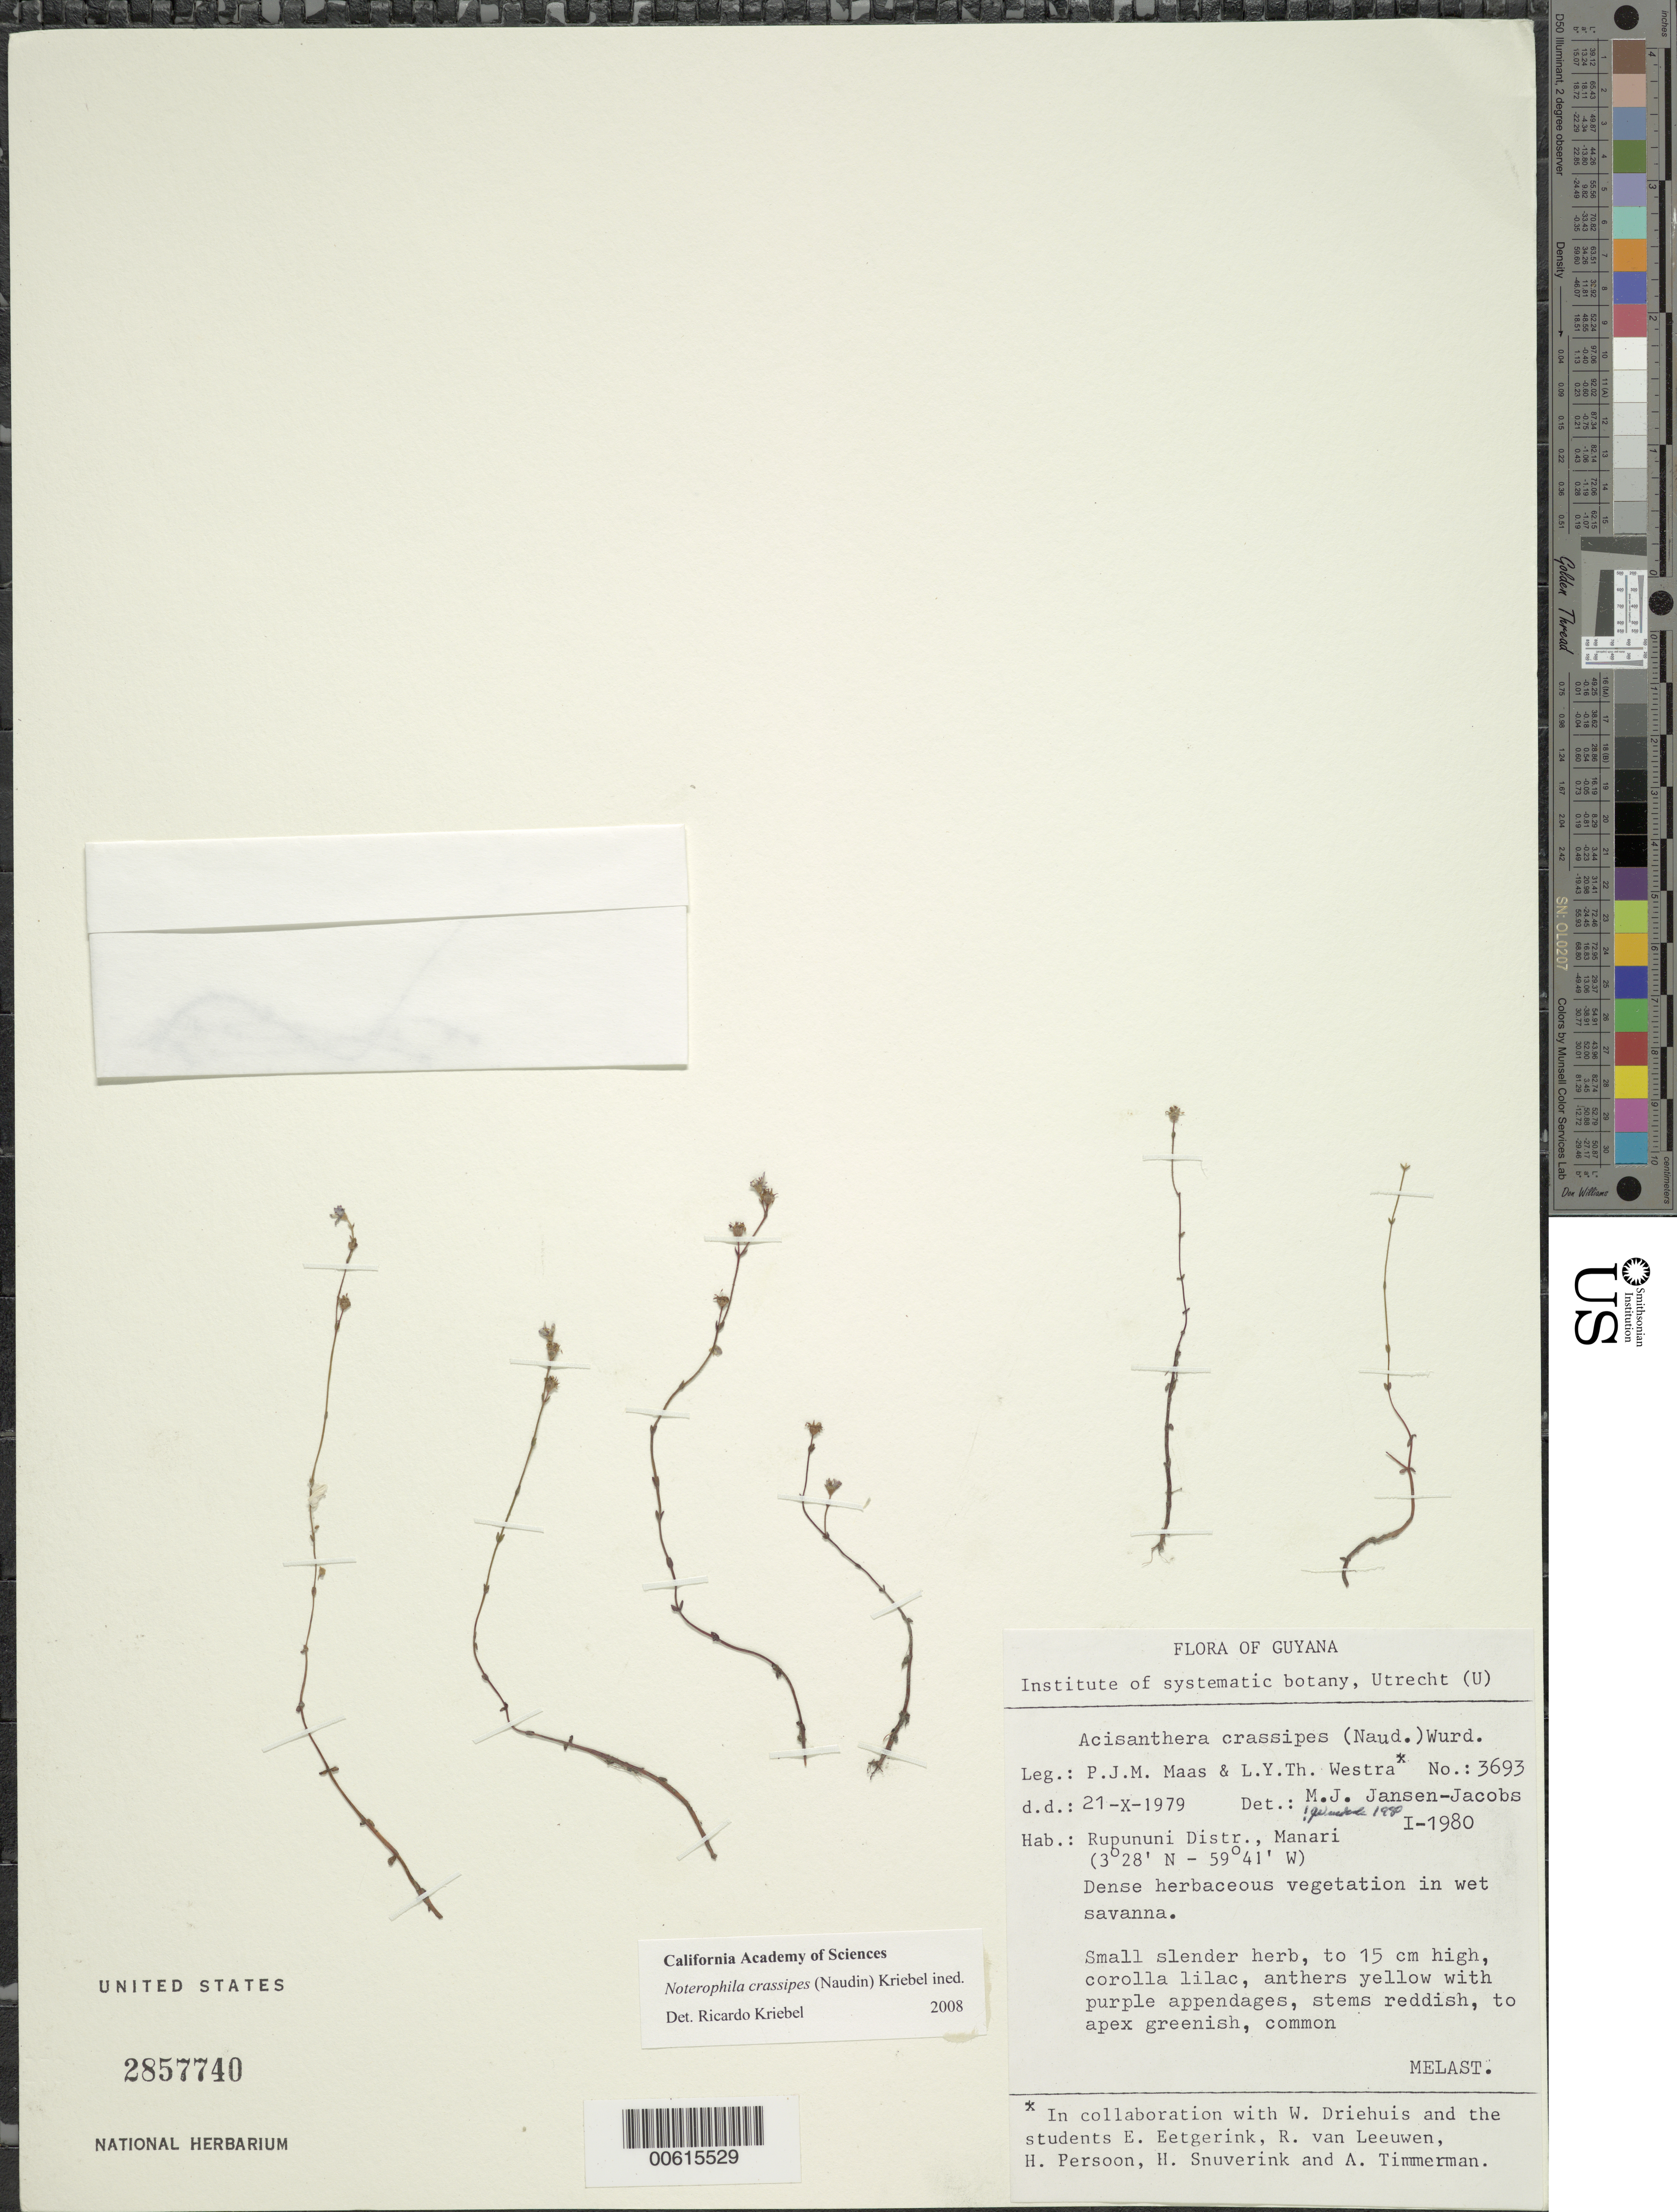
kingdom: Plantae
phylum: Tracheophyta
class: Magnoliopsida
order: Myrtales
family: Melastomataceae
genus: Noterophila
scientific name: Noterophila crassipes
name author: (Naudin) Kriebel & M.J. Rocha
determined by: Nunes da Silva, Diego, (RB), Jardim Botanico do Rio de Janeiro - Herbario (BRAZIL)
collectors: P. Maas, L. Y. T. Westra, W. Driehuis, E. Eetgerink, R. van Leeuwen, H. Persoon, J. H. Snuverink & A. Timmerman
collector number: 3693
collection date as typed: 21-Oct-79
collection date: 1979-10-21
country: Guyana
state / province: U. Takutu-U. Essequibo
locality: Rupununi Dist., Manari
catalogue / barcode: US 2857740